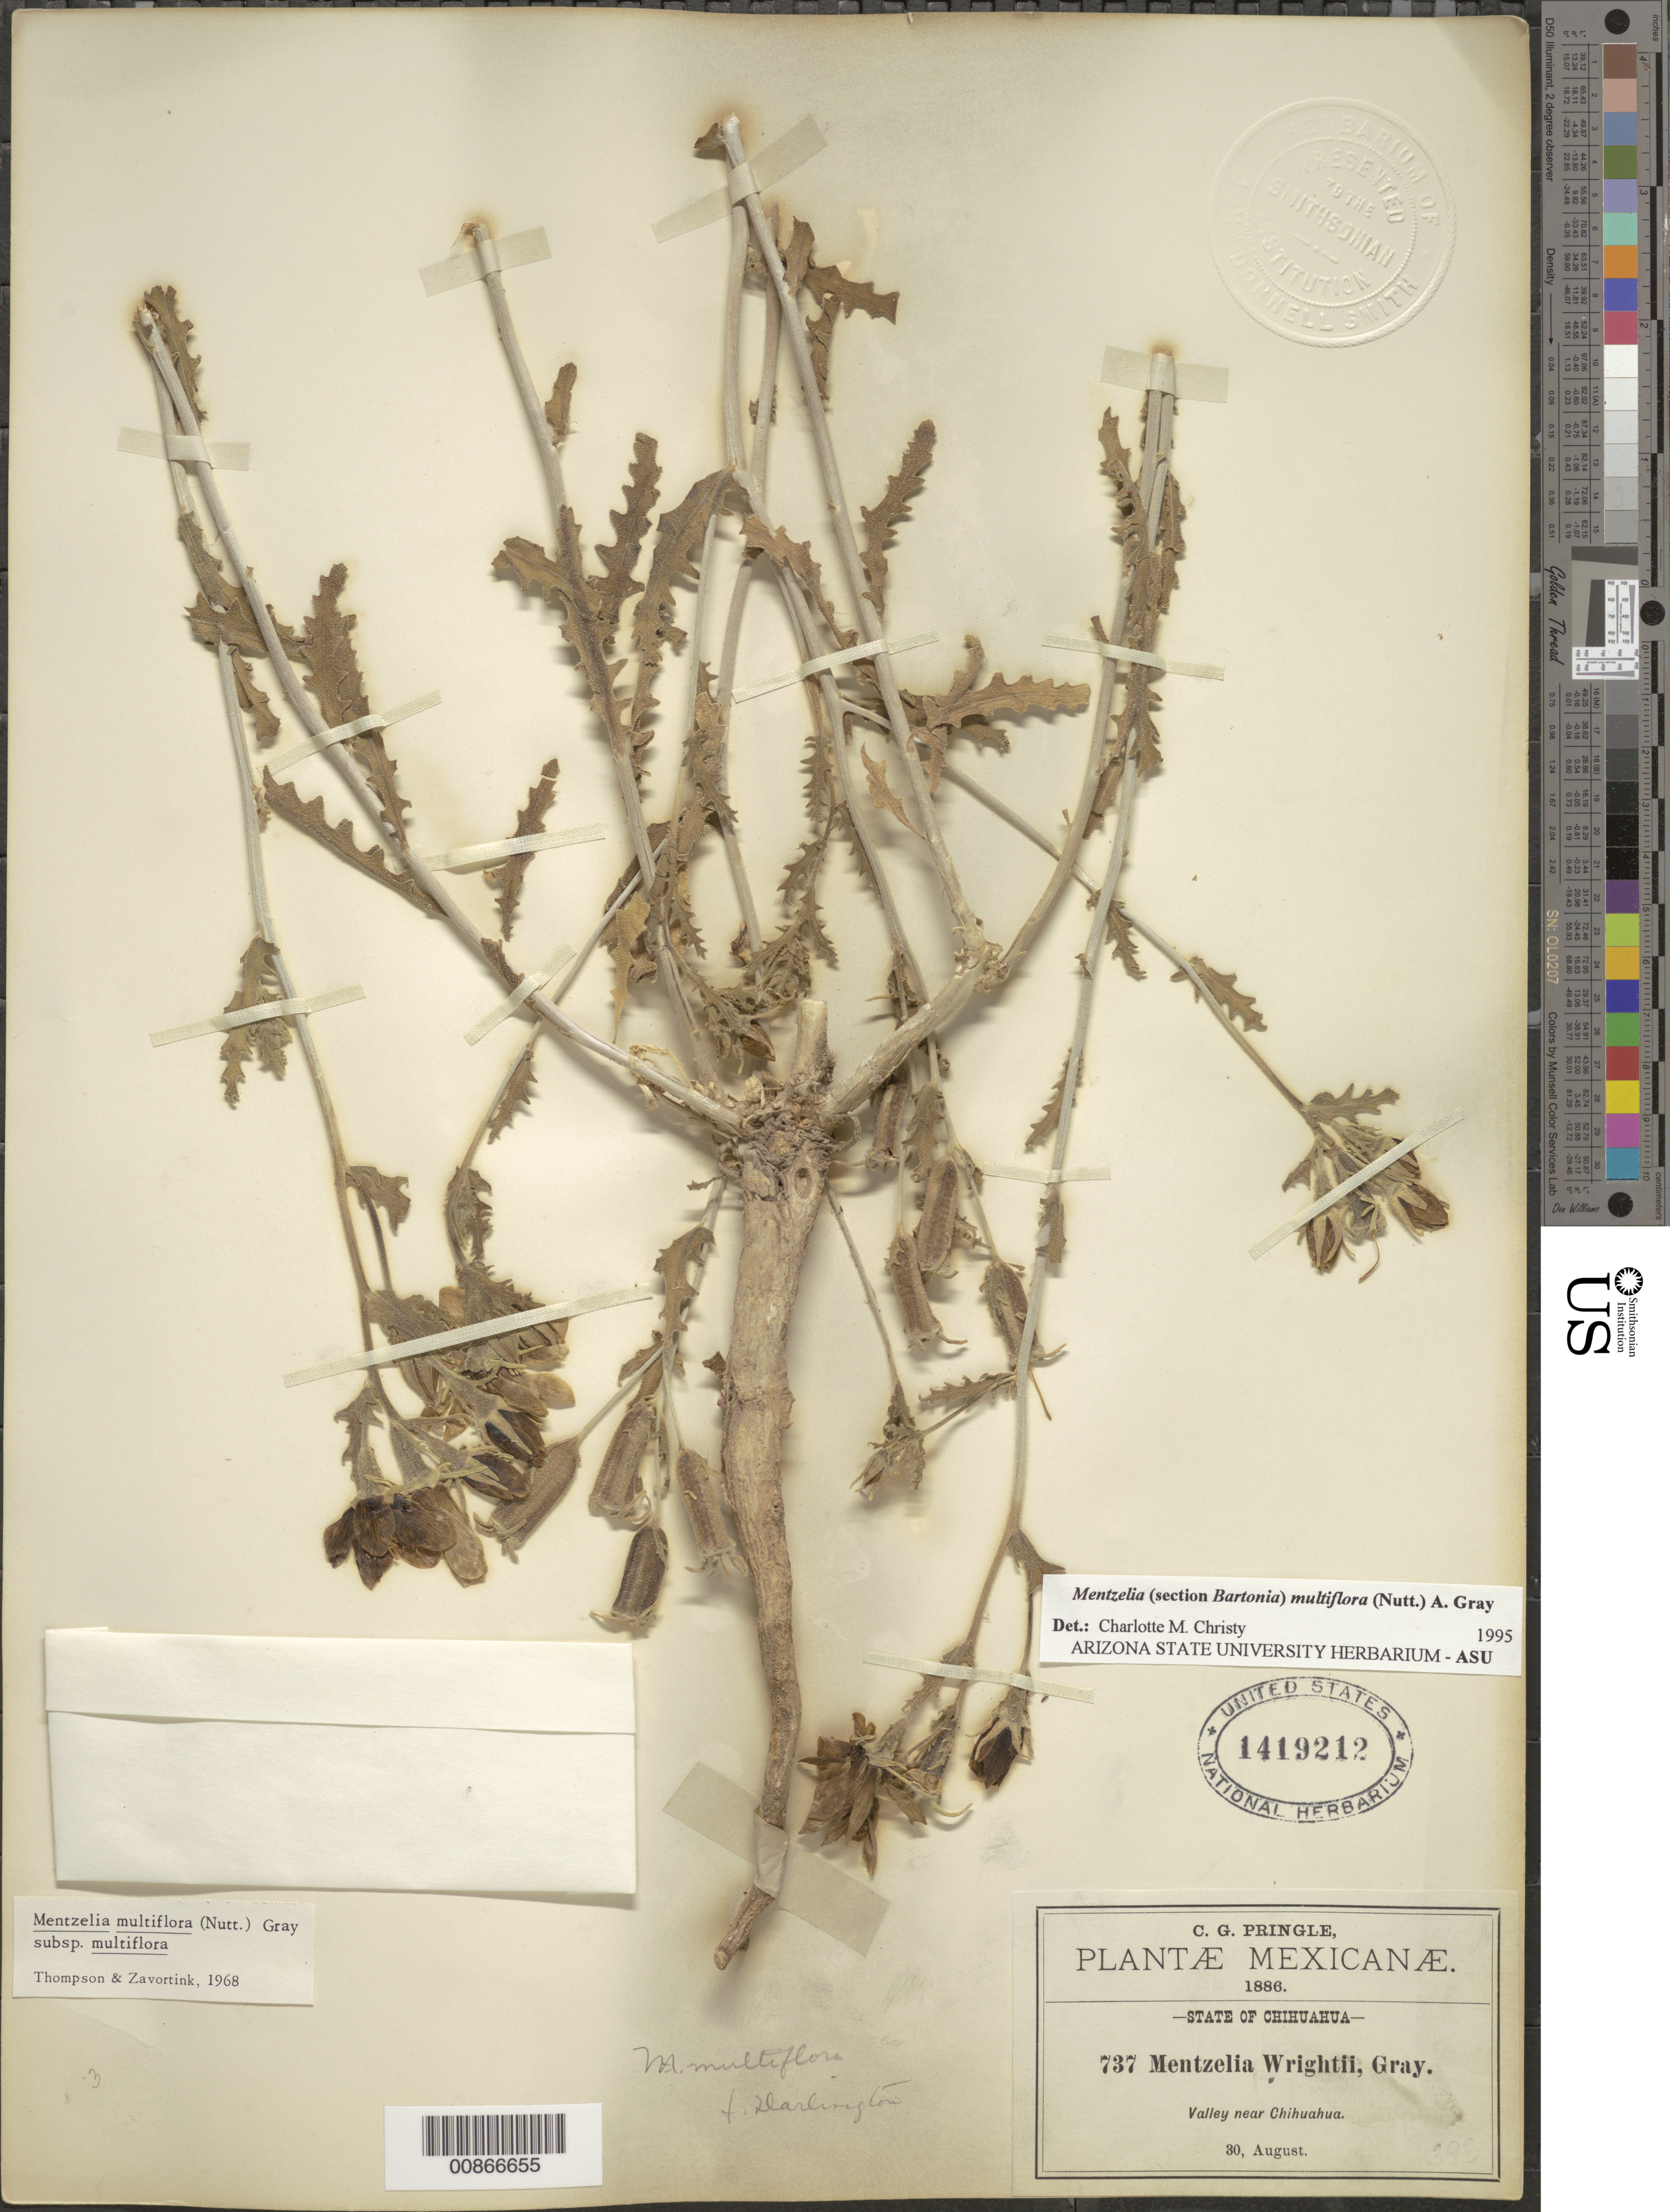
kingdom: Plantae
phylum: Tracheophyta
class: Magnoliopsida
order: Cornales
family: Loasaceae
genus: Mentzelia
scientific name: Mentzelia multiflora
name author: (Nutt.) A. Gray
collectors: C. G. Pringle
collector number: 737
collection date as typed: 30 Aug 1886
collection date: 1886-08-30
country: Mexico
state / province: Chihuahua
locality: Valley near Chihuahua.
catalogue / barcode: US 1419212